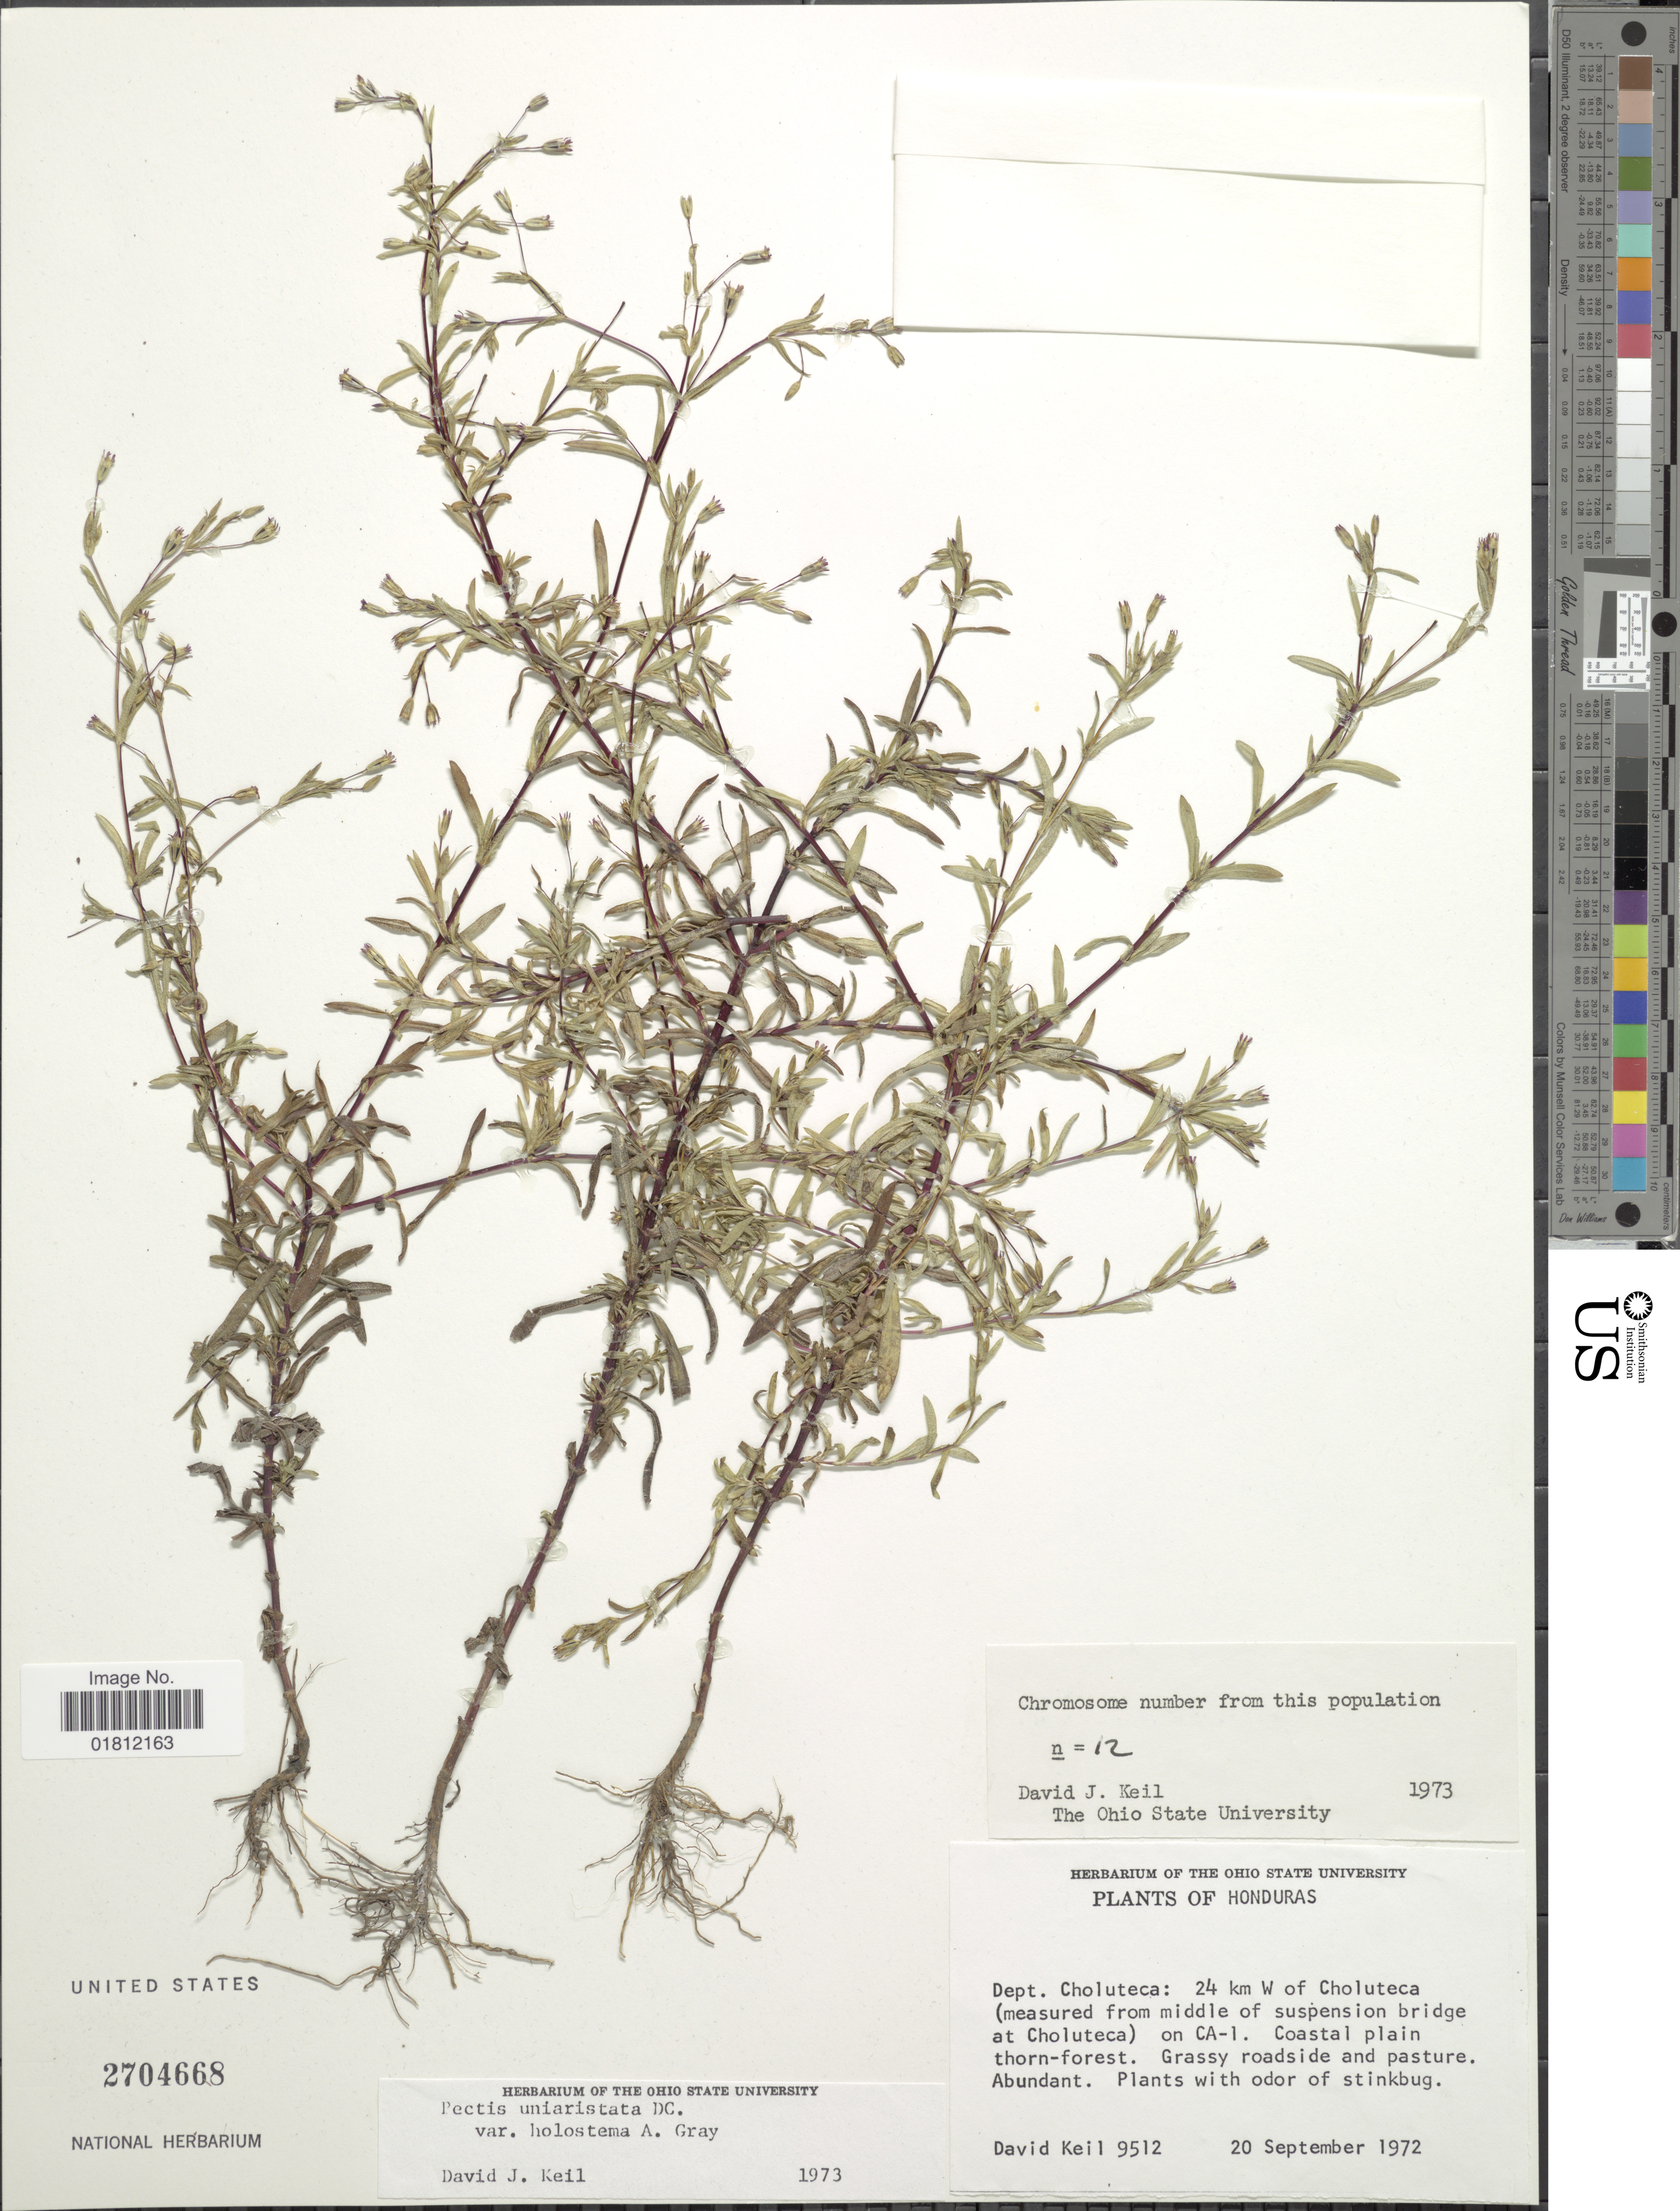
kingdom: Plantae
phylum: Tracheophyta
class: Magnoliopsida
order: Asterales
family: Asteraceae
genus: Pectis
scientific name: Pectis uniaristata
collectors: D. J. Keil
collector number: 9512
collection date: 1972-09-20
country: Honduras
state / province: Choluteca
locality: Dept. Choluteca: 24 km W of Choluteca (measured from middle of suspension bridge at Choluteca) on CA-1.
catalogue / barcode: US 2704668